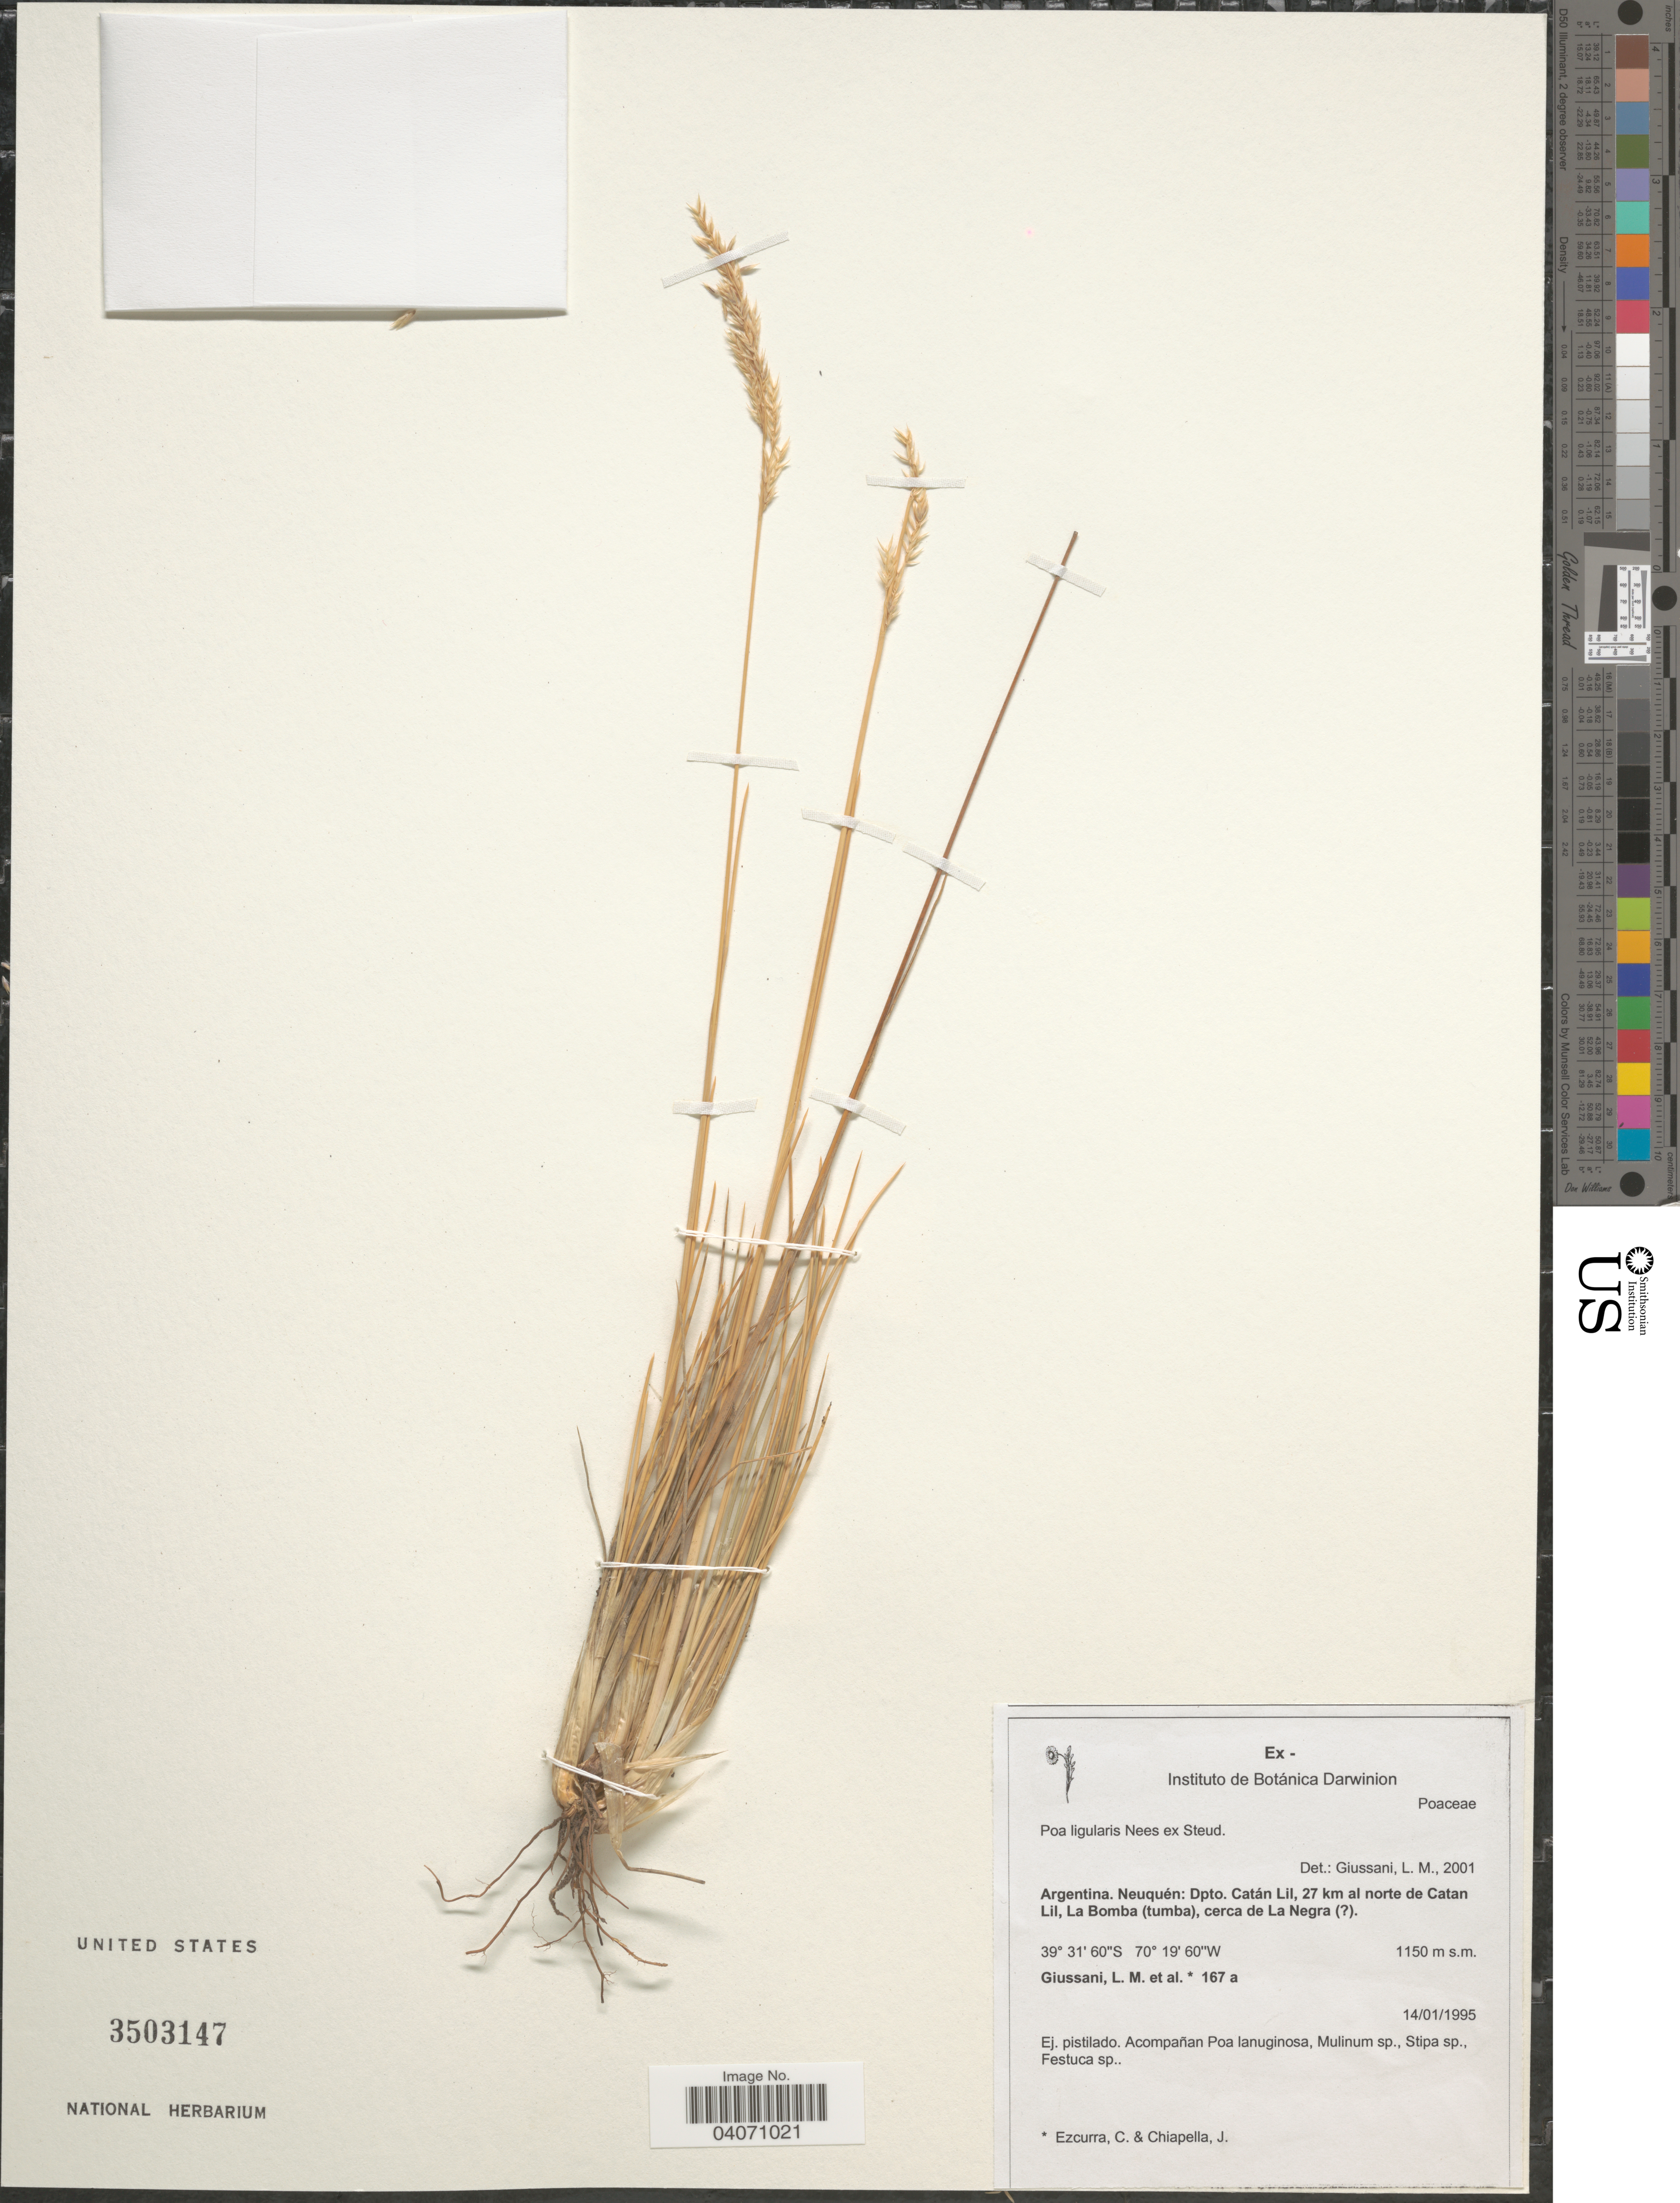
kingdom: Plantae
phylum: Tracheophyta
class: Liliopsida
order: Poales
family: Poaceae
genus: Poa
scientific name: Poa ligularis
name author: Nees ex Steud.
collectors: L. Giussani, C. Ezcurra & J. Chiapella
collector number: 167a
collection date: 1995-01-14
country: Argentina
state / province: Neuquen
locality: Dpto. Catán Lil, 27 km al norte de Catan Lil, La Bomba (tumba), cerca de La Negra ( [unsure placement]).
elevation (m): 1150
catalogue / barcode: US 3503147